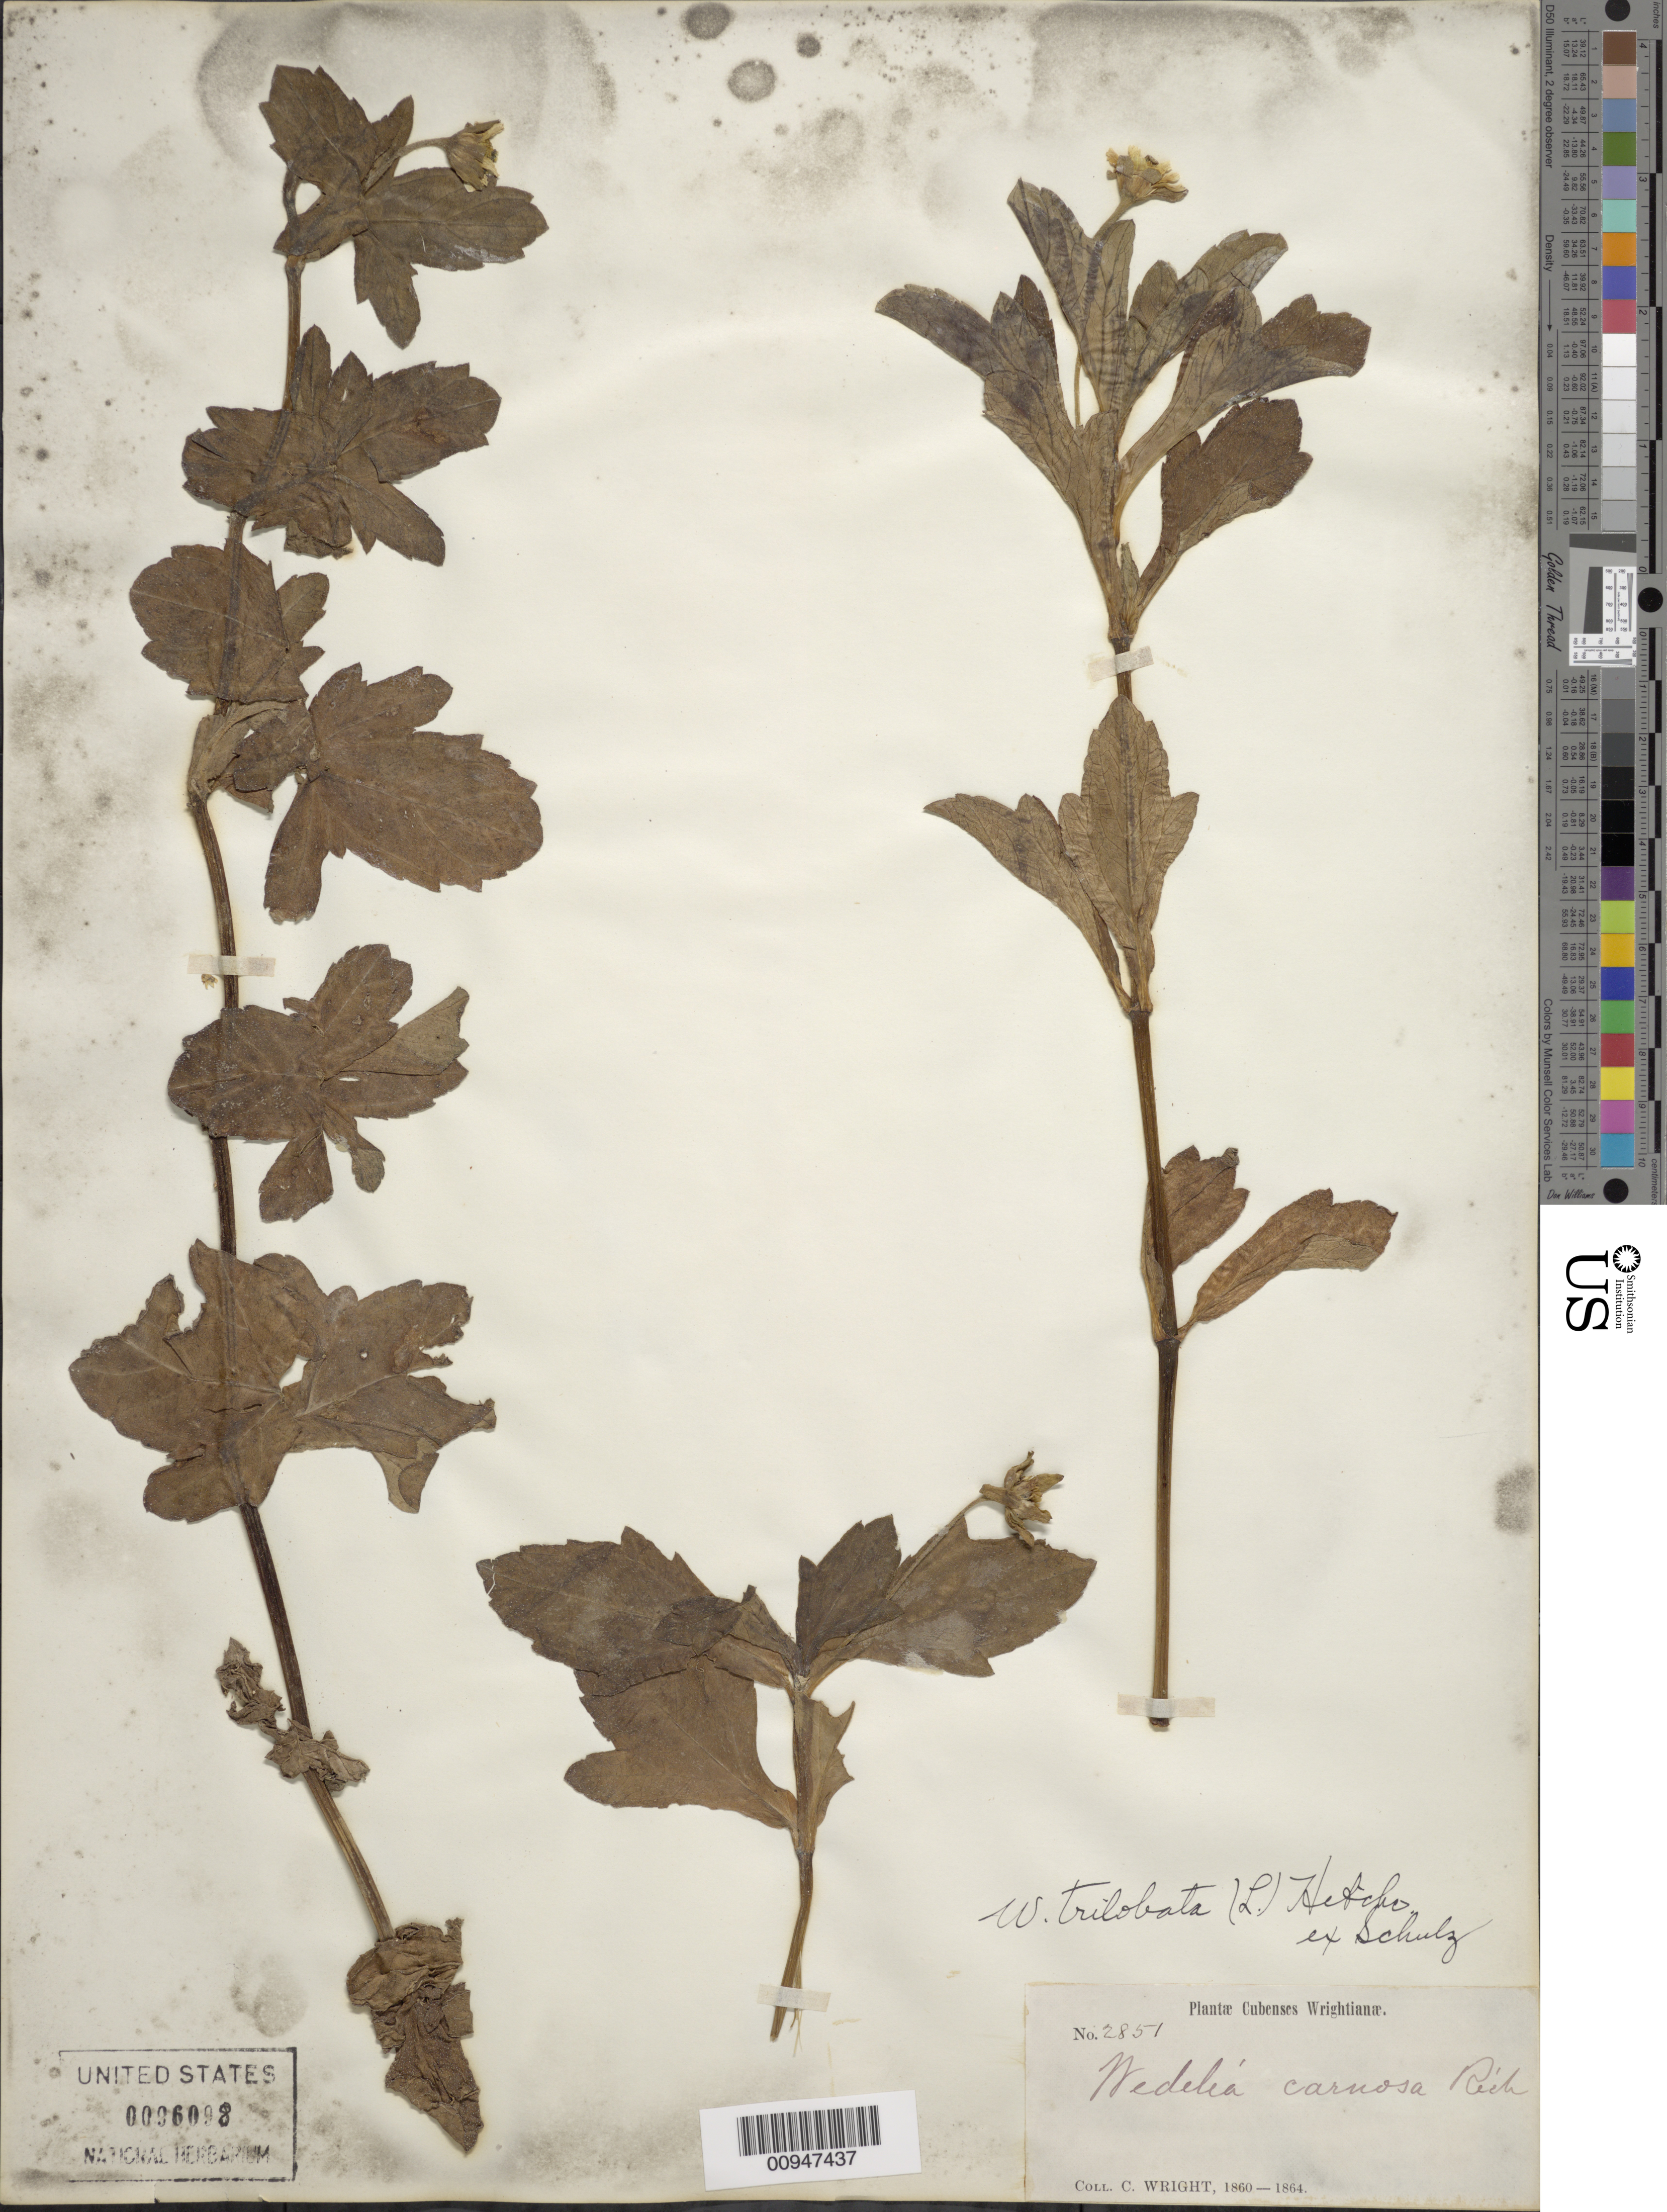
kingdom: Plantae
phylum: Tracheophyta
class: Magnoliopsida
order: Asterales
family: Asteraceae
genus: Sphagneticola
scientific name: Sphagneticola trilobata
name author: (L.) Pruski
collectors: C. Wright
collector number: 2851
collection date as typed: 1860 to -- --- 1864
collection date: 1860/1864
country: Cuba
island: Cuba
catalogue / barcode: US 96098